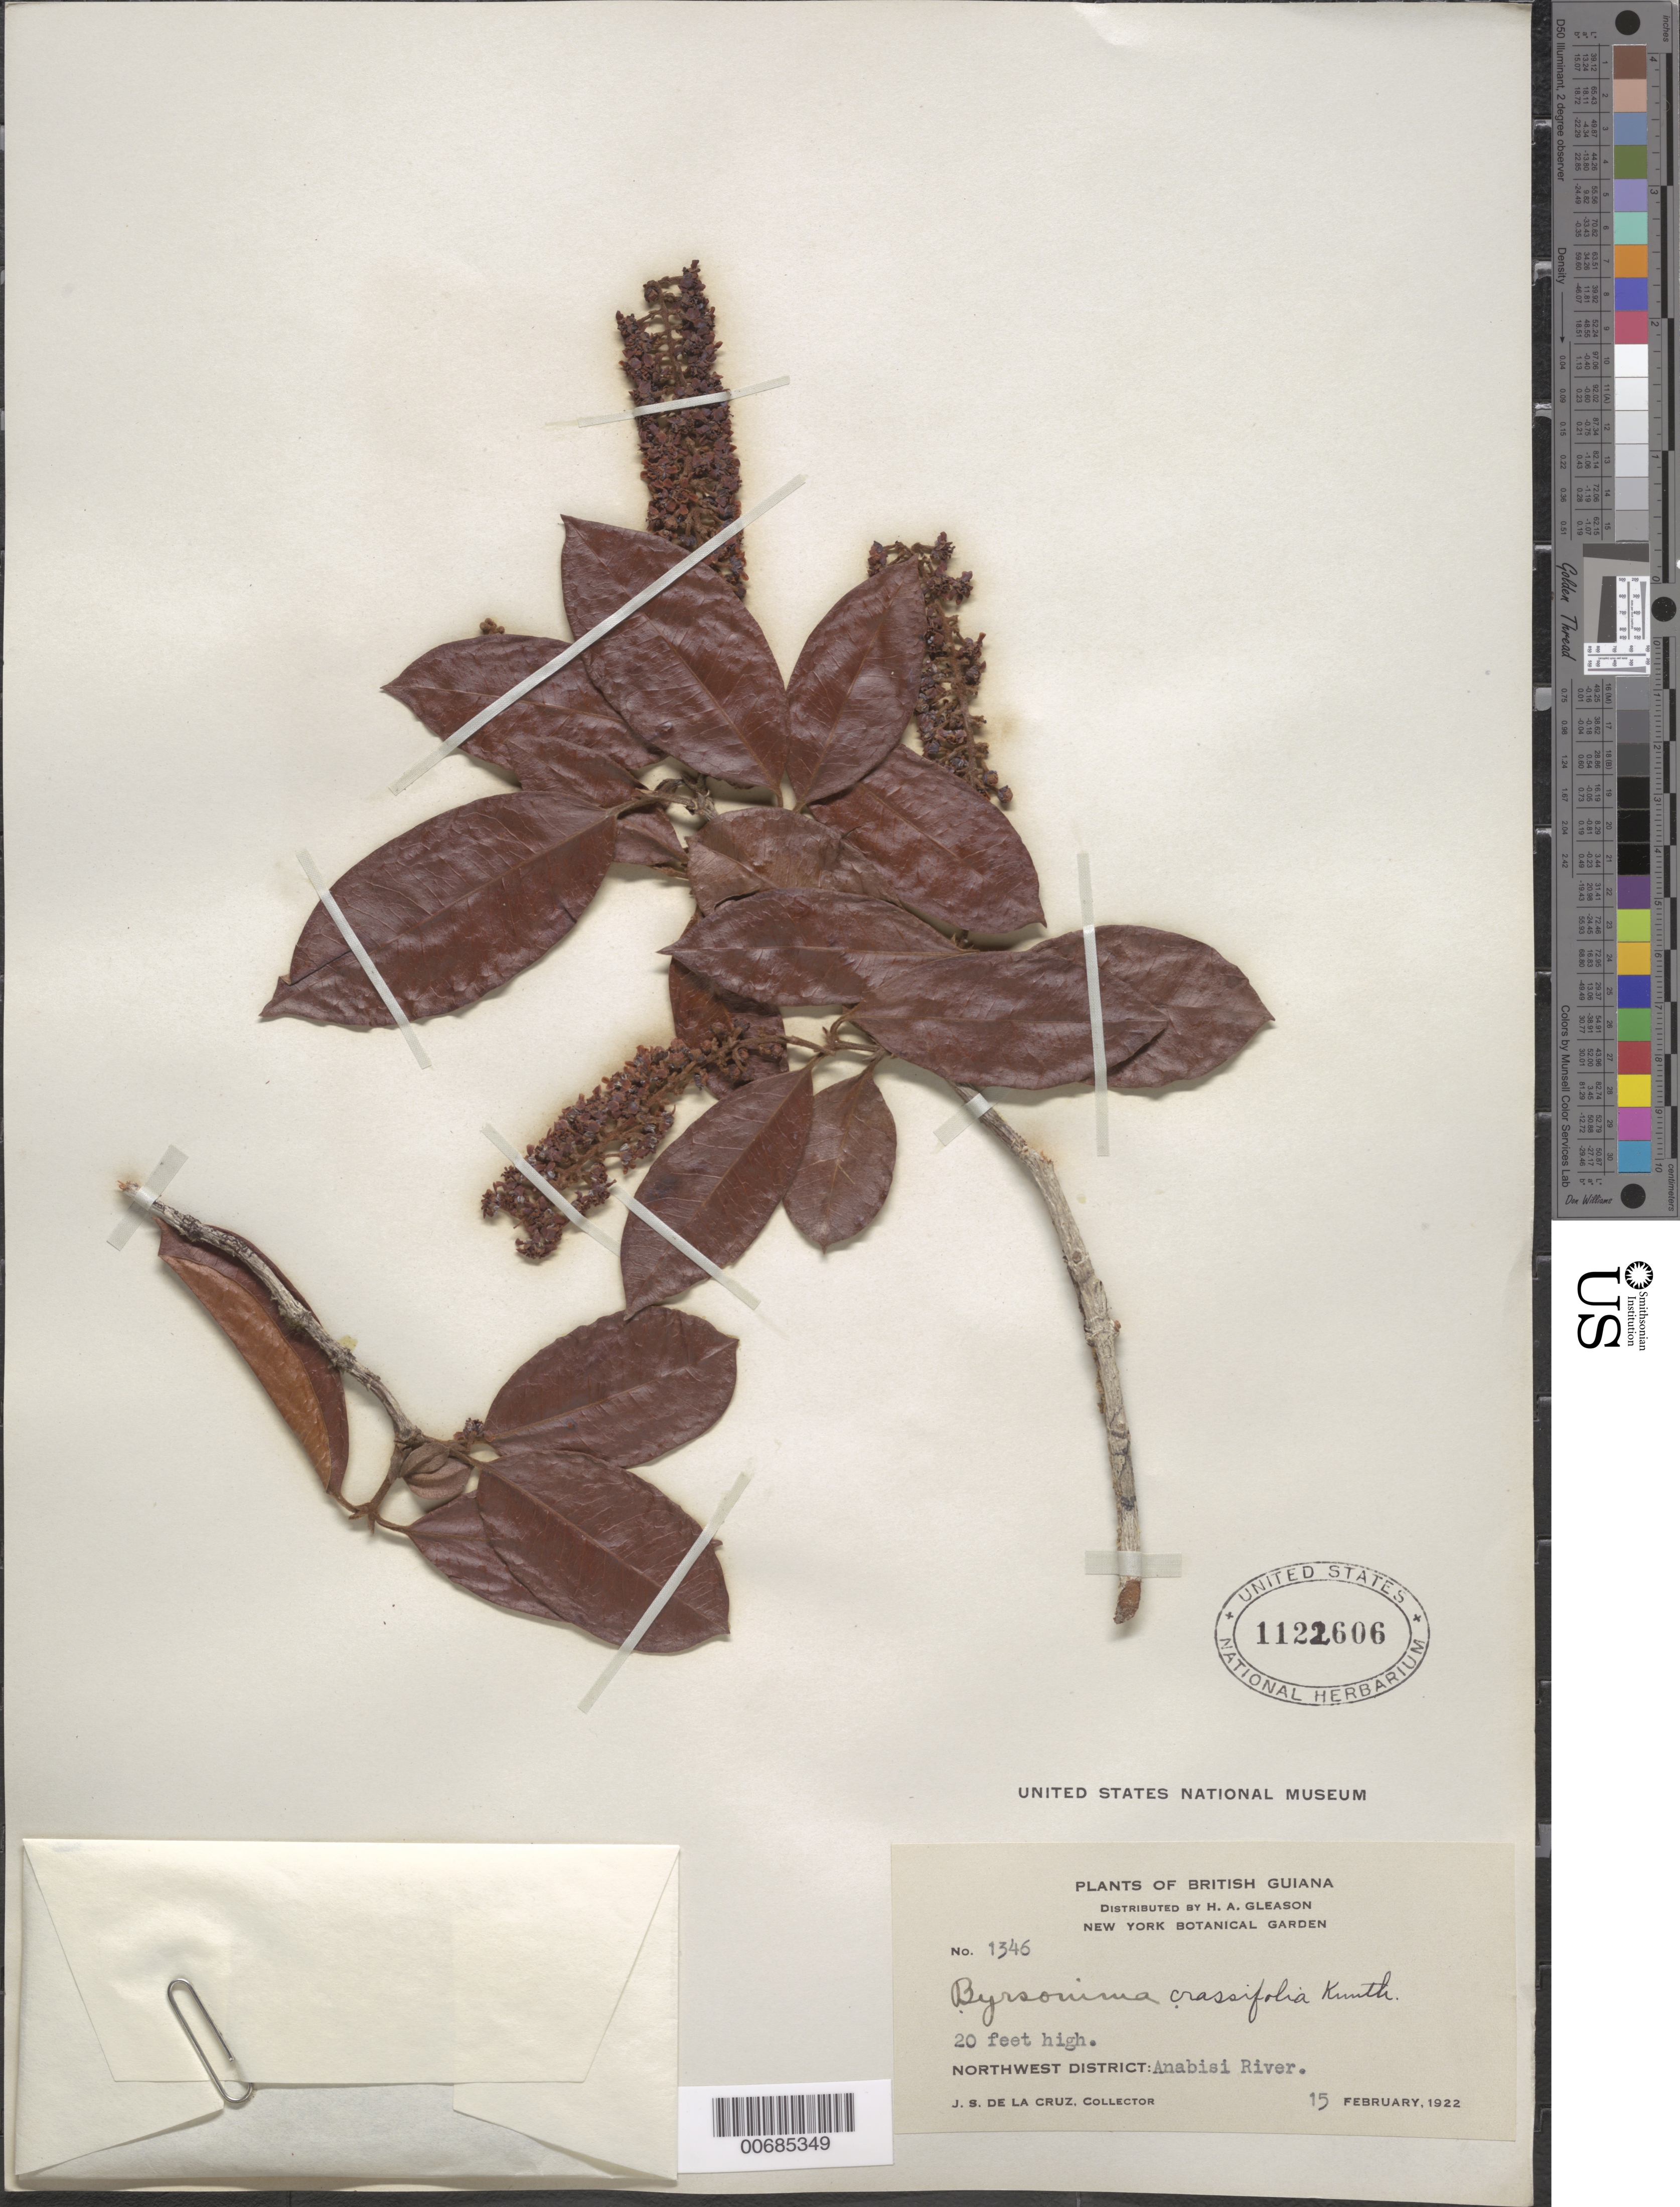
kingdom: Plantae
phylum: Tracheophyta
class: Magnoliopsida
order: Malpighiales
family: Malpighiaceae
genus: Byrsonima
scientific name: Byrsonima crassifolia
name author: (L.) Kunth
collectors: J. S. de la Cruz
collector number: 1346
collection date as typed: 15-Feb-22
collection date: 1922-02-15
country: Guyana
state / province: Barima-Waini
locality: Anabisi River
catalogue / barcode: US 1122606